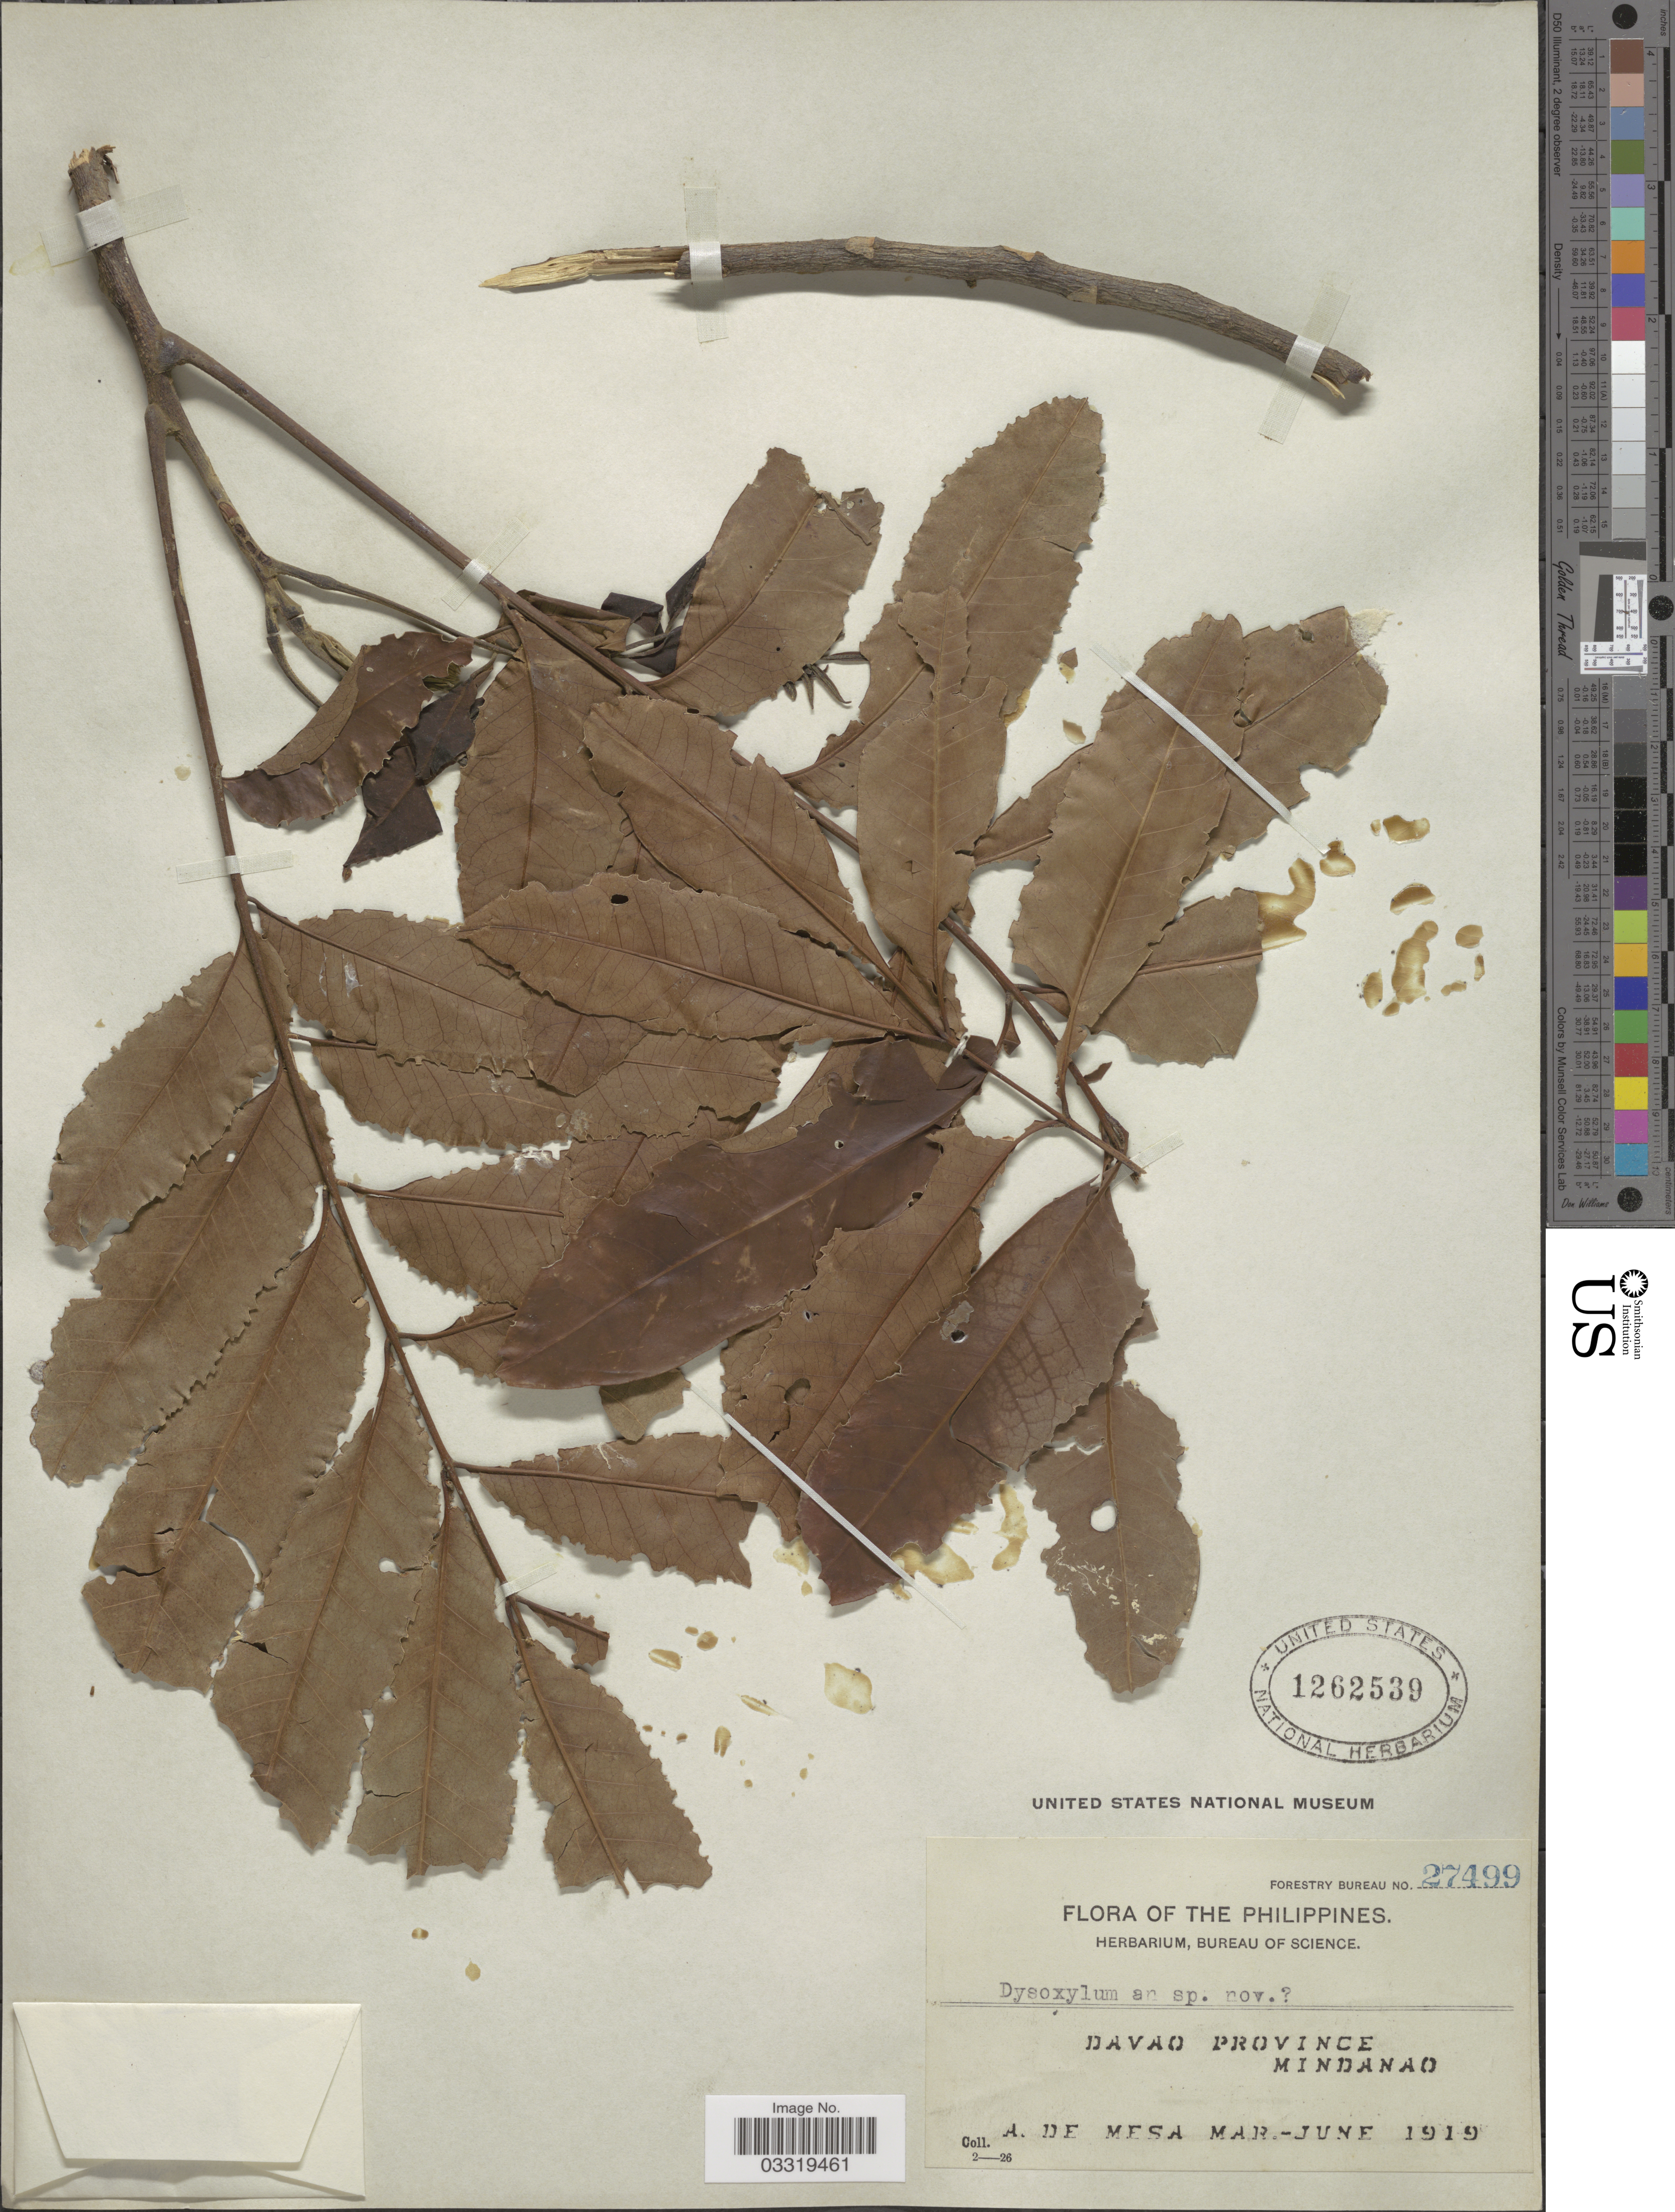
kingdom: Plantae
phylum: Tracheophyta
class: Magnoliopsida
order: Sapindales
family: Meliaceae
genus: Dysoxylum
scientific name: Dysoxylum sp.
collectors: A. De Mesa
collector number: Forestry Bureau 27499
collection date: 1919-03/1919-06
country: Philippines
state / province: Davao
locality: Davao Province, Mindanao.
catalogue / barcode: US 1262539